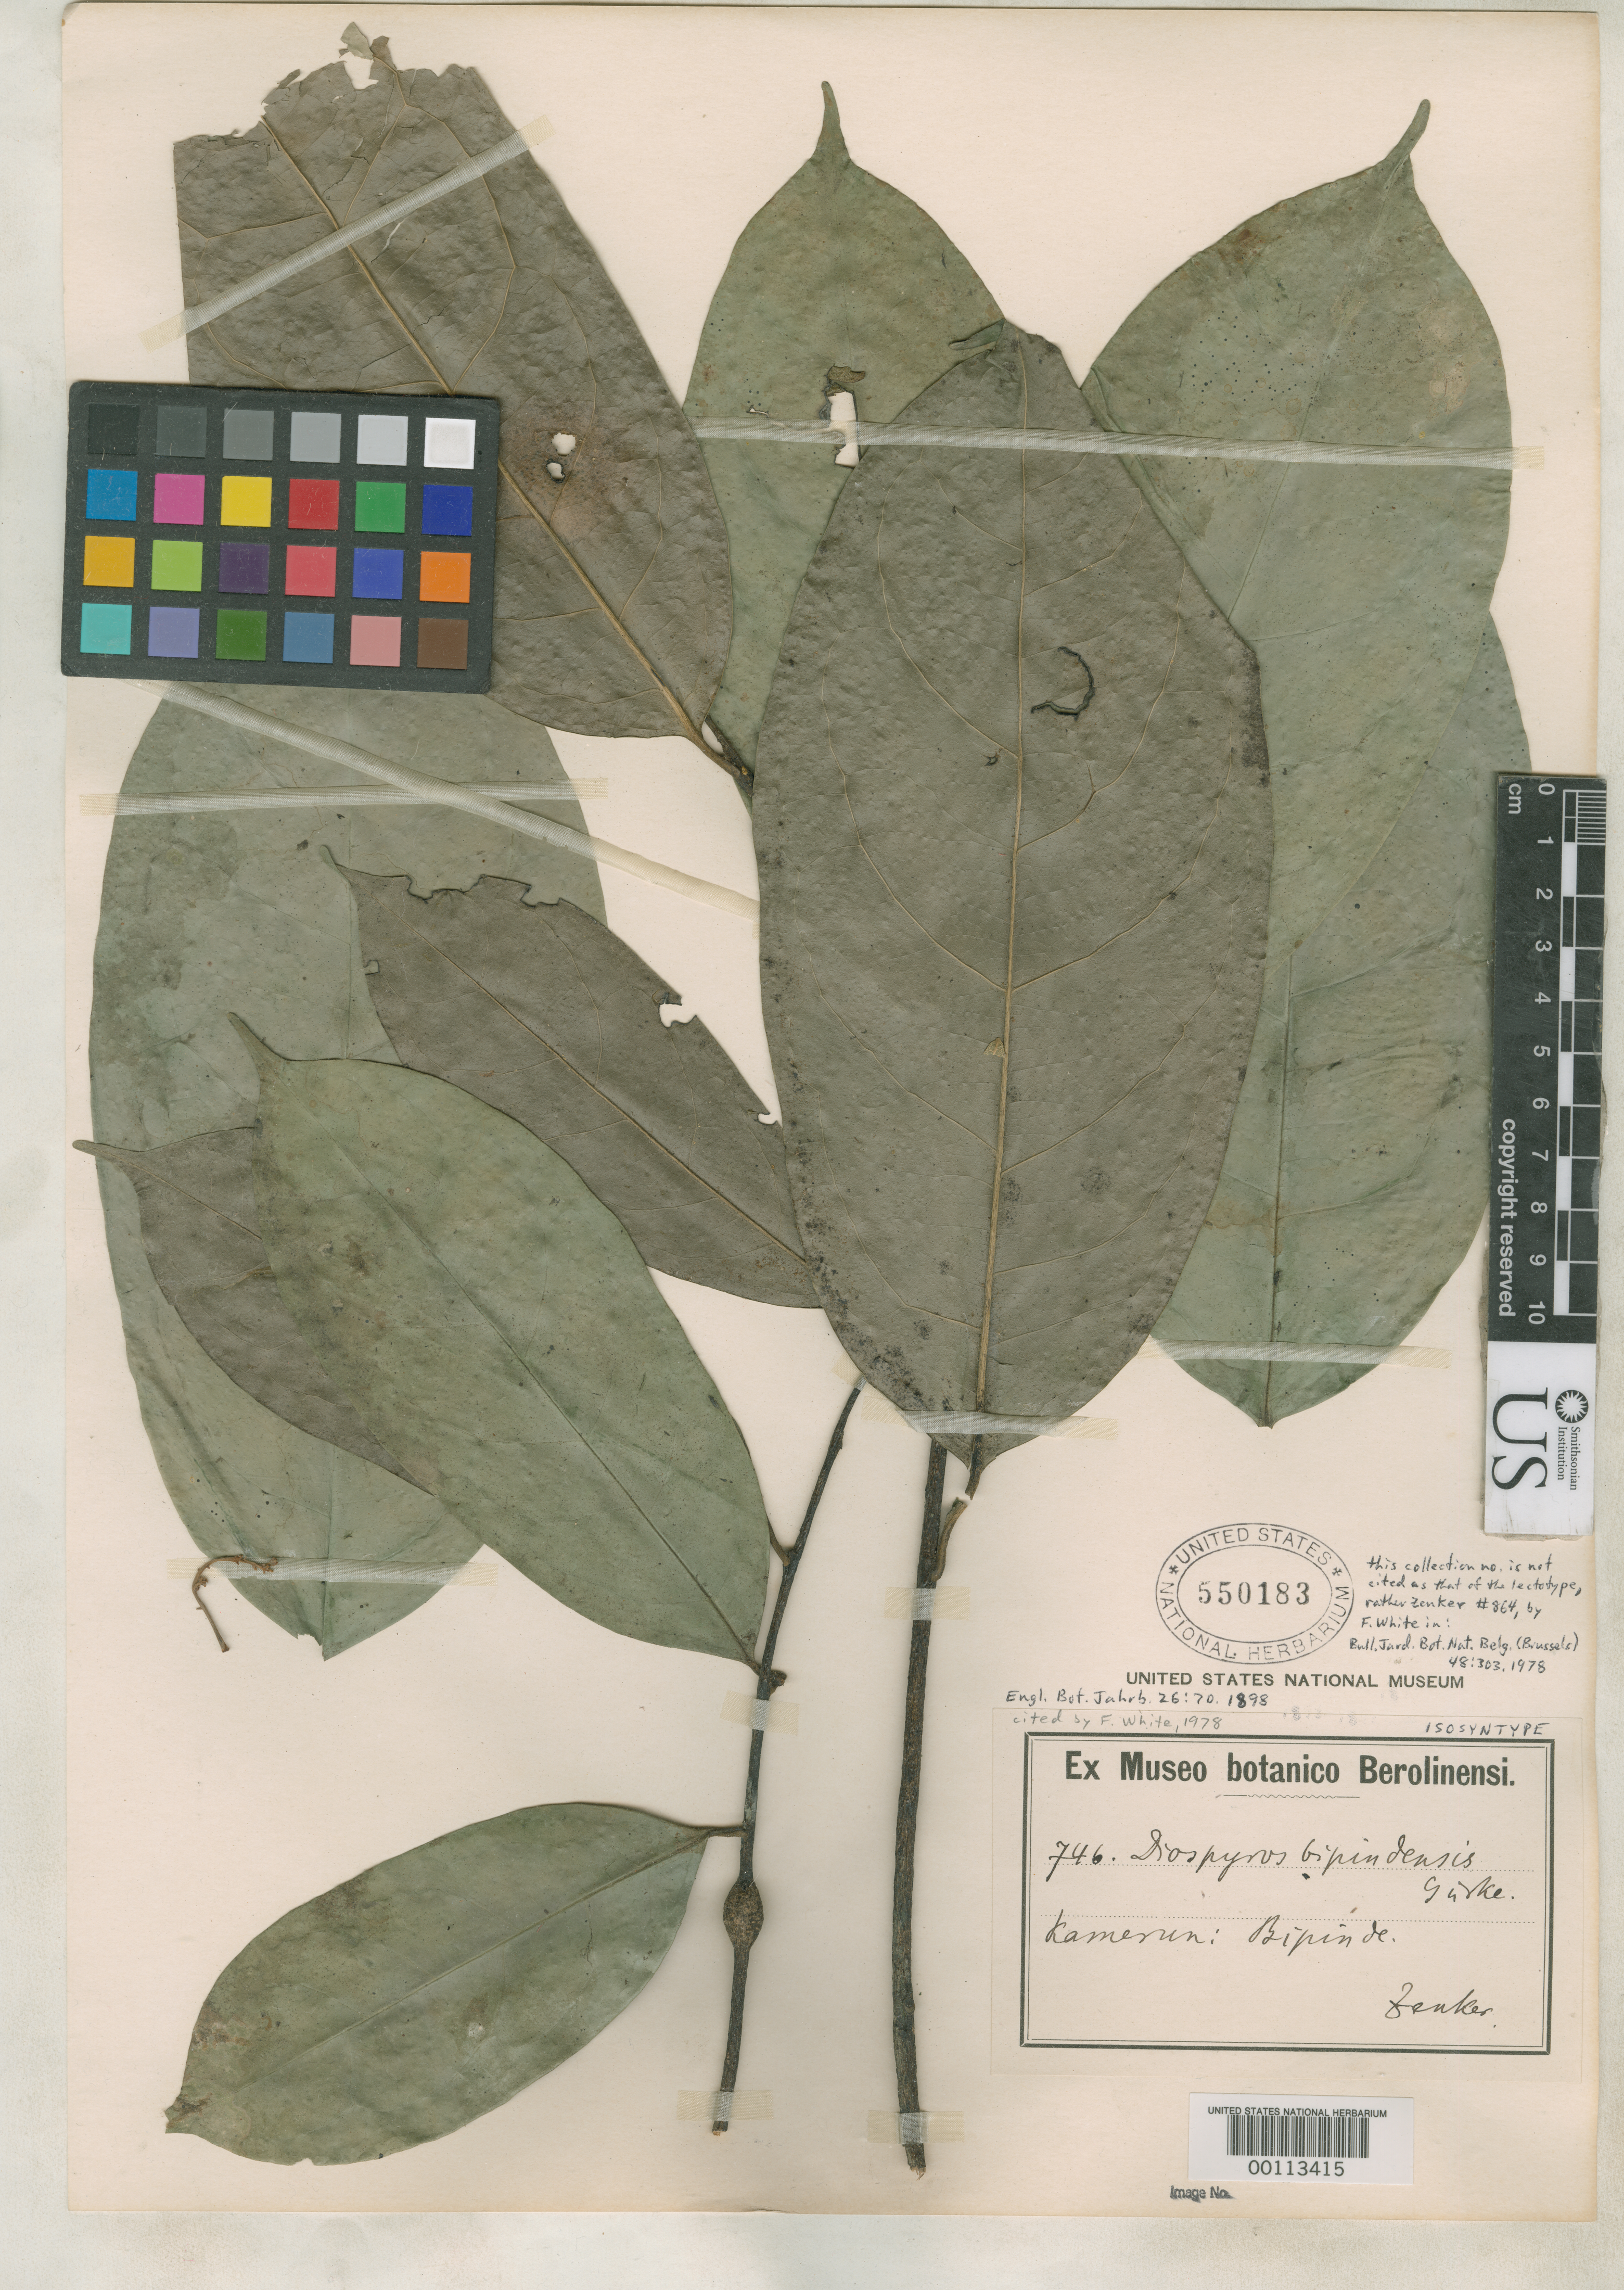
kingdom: Plantae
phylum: Tracheophyta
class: Magnoliopsida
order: Ericales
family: Ebenaceae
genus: Diospyros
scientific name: Diospyros bipindensis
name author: Gürke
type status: Isosyntype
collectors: G. A. Zenker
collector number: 746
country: Cameroon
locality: Bipinde.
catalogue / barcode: US 550183